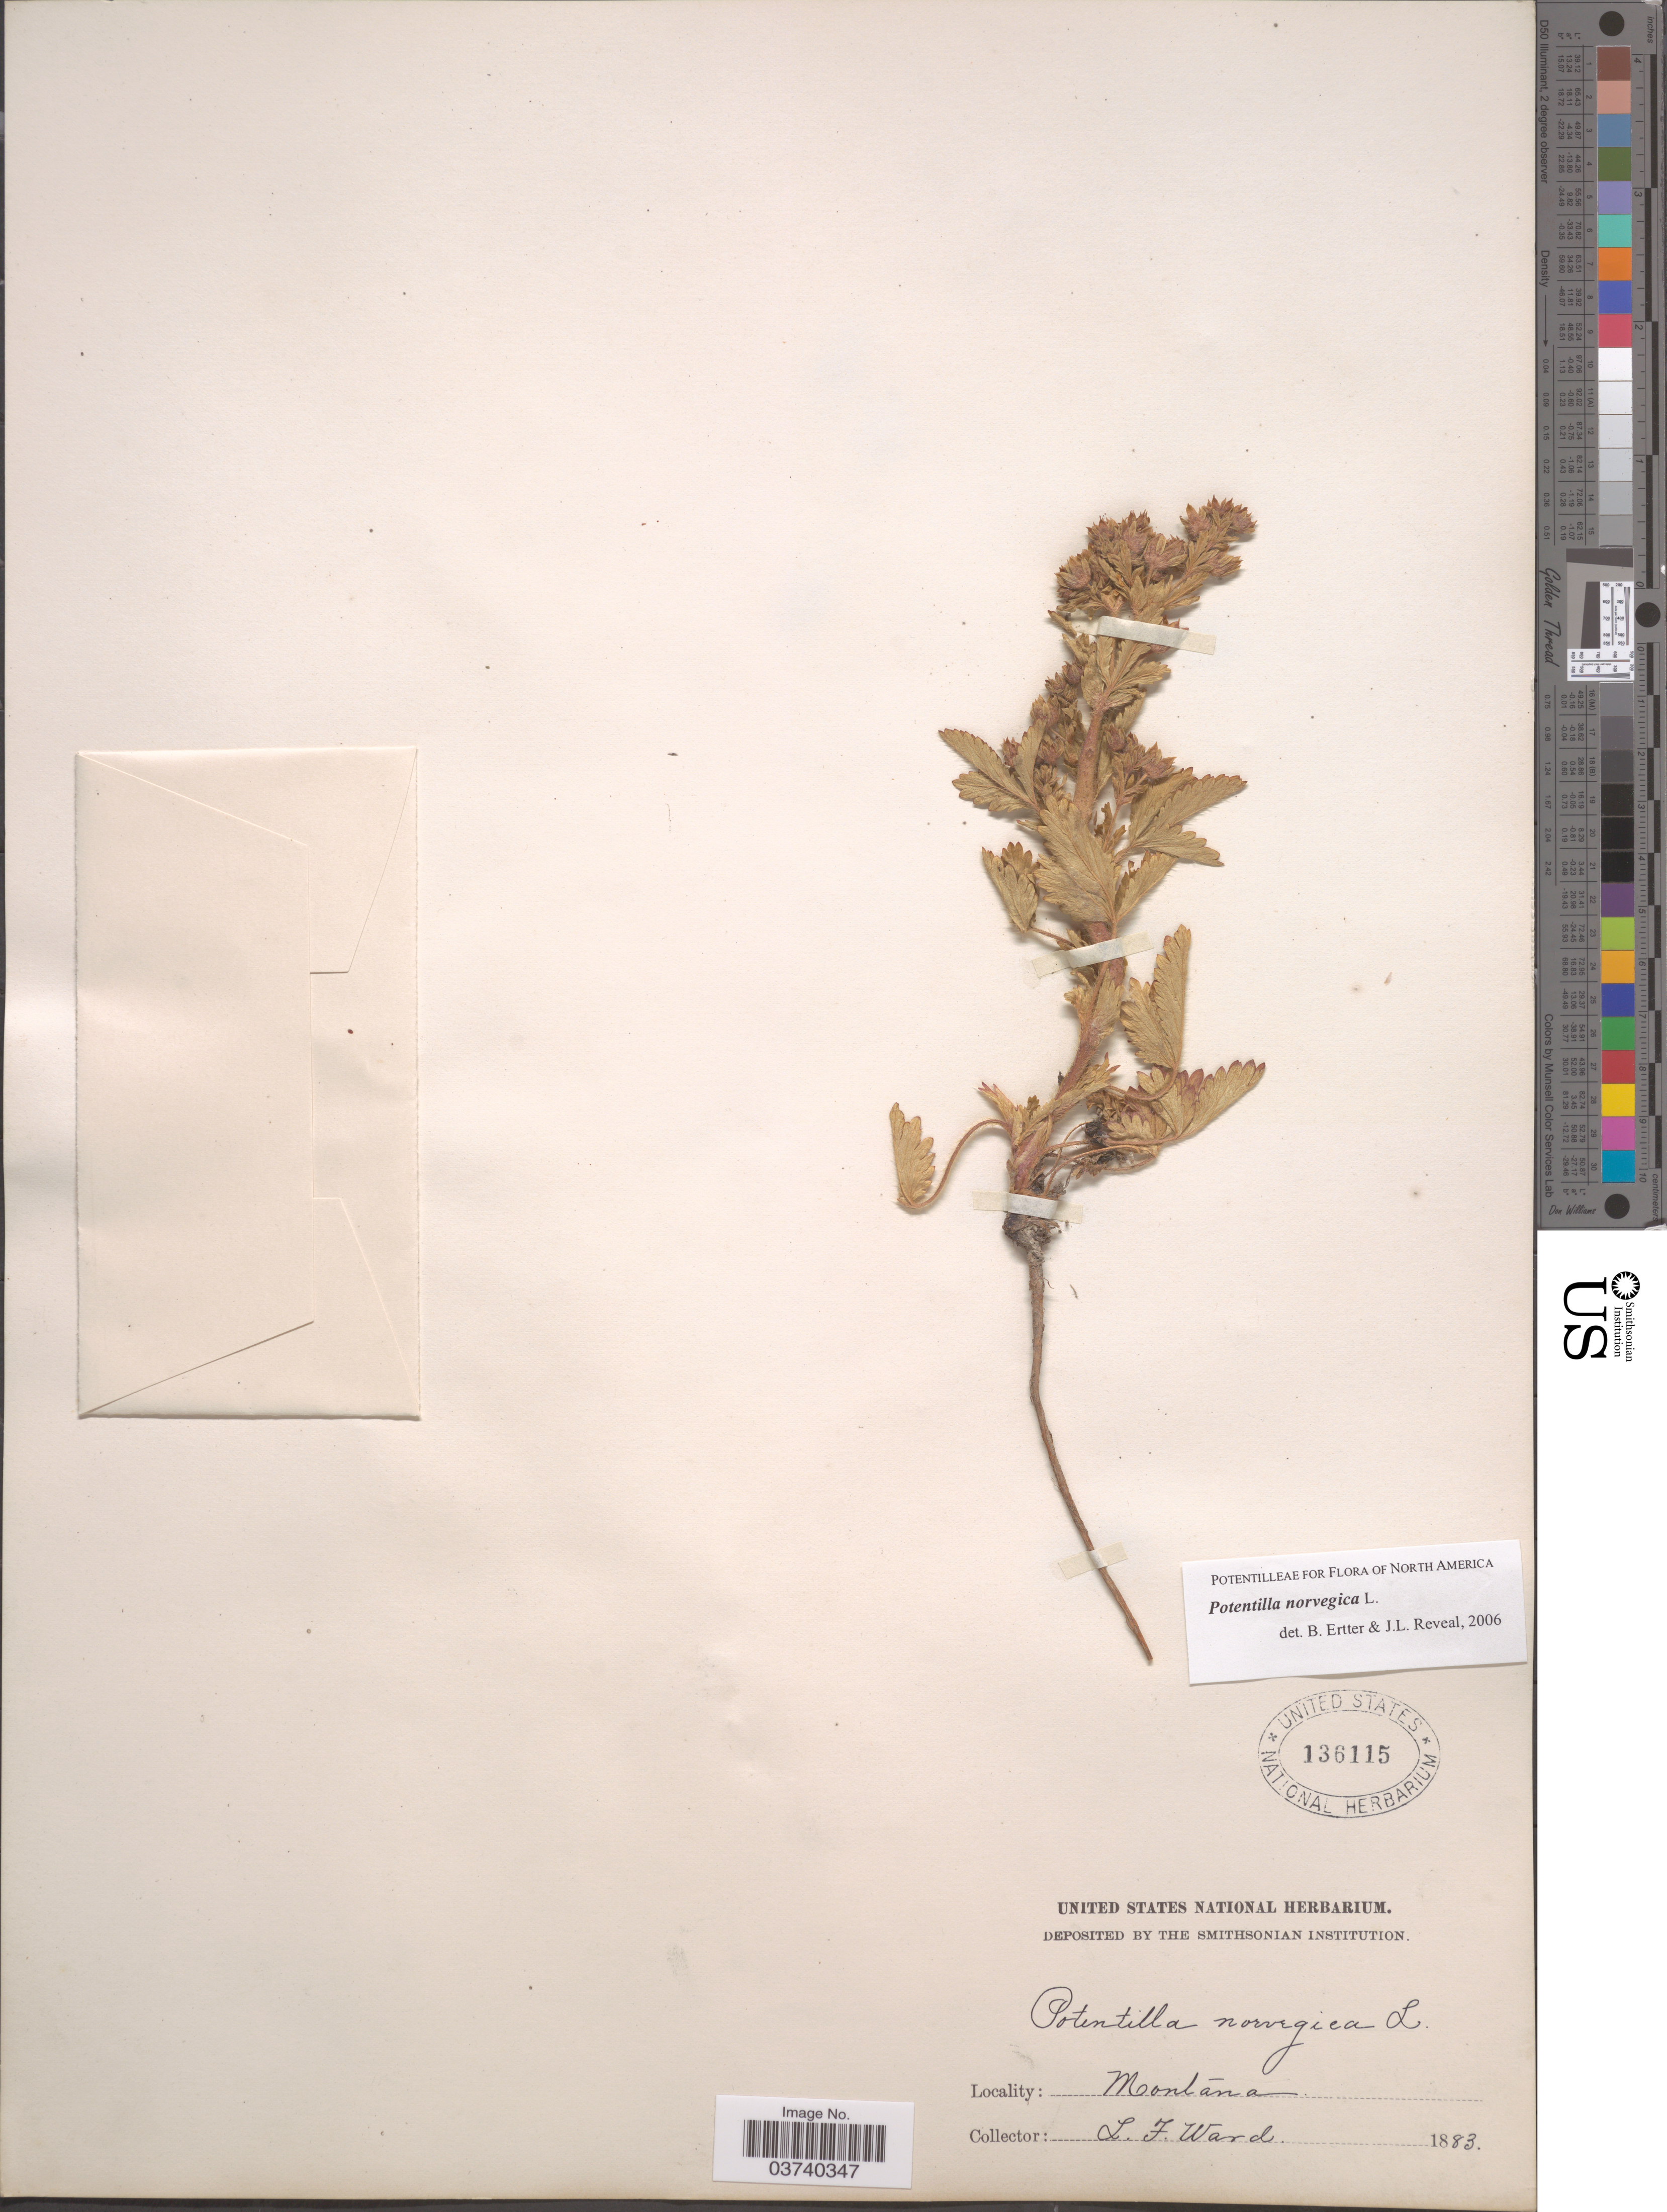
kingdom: Plantae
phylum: Tracheophyta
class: Magnoliopsida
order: Rosales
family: Rosaceae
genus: Potentilla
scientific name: Potentilla norvegica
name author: L.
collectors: L. Ward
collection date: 1883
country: United States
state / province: Montana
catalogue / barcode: US 136115